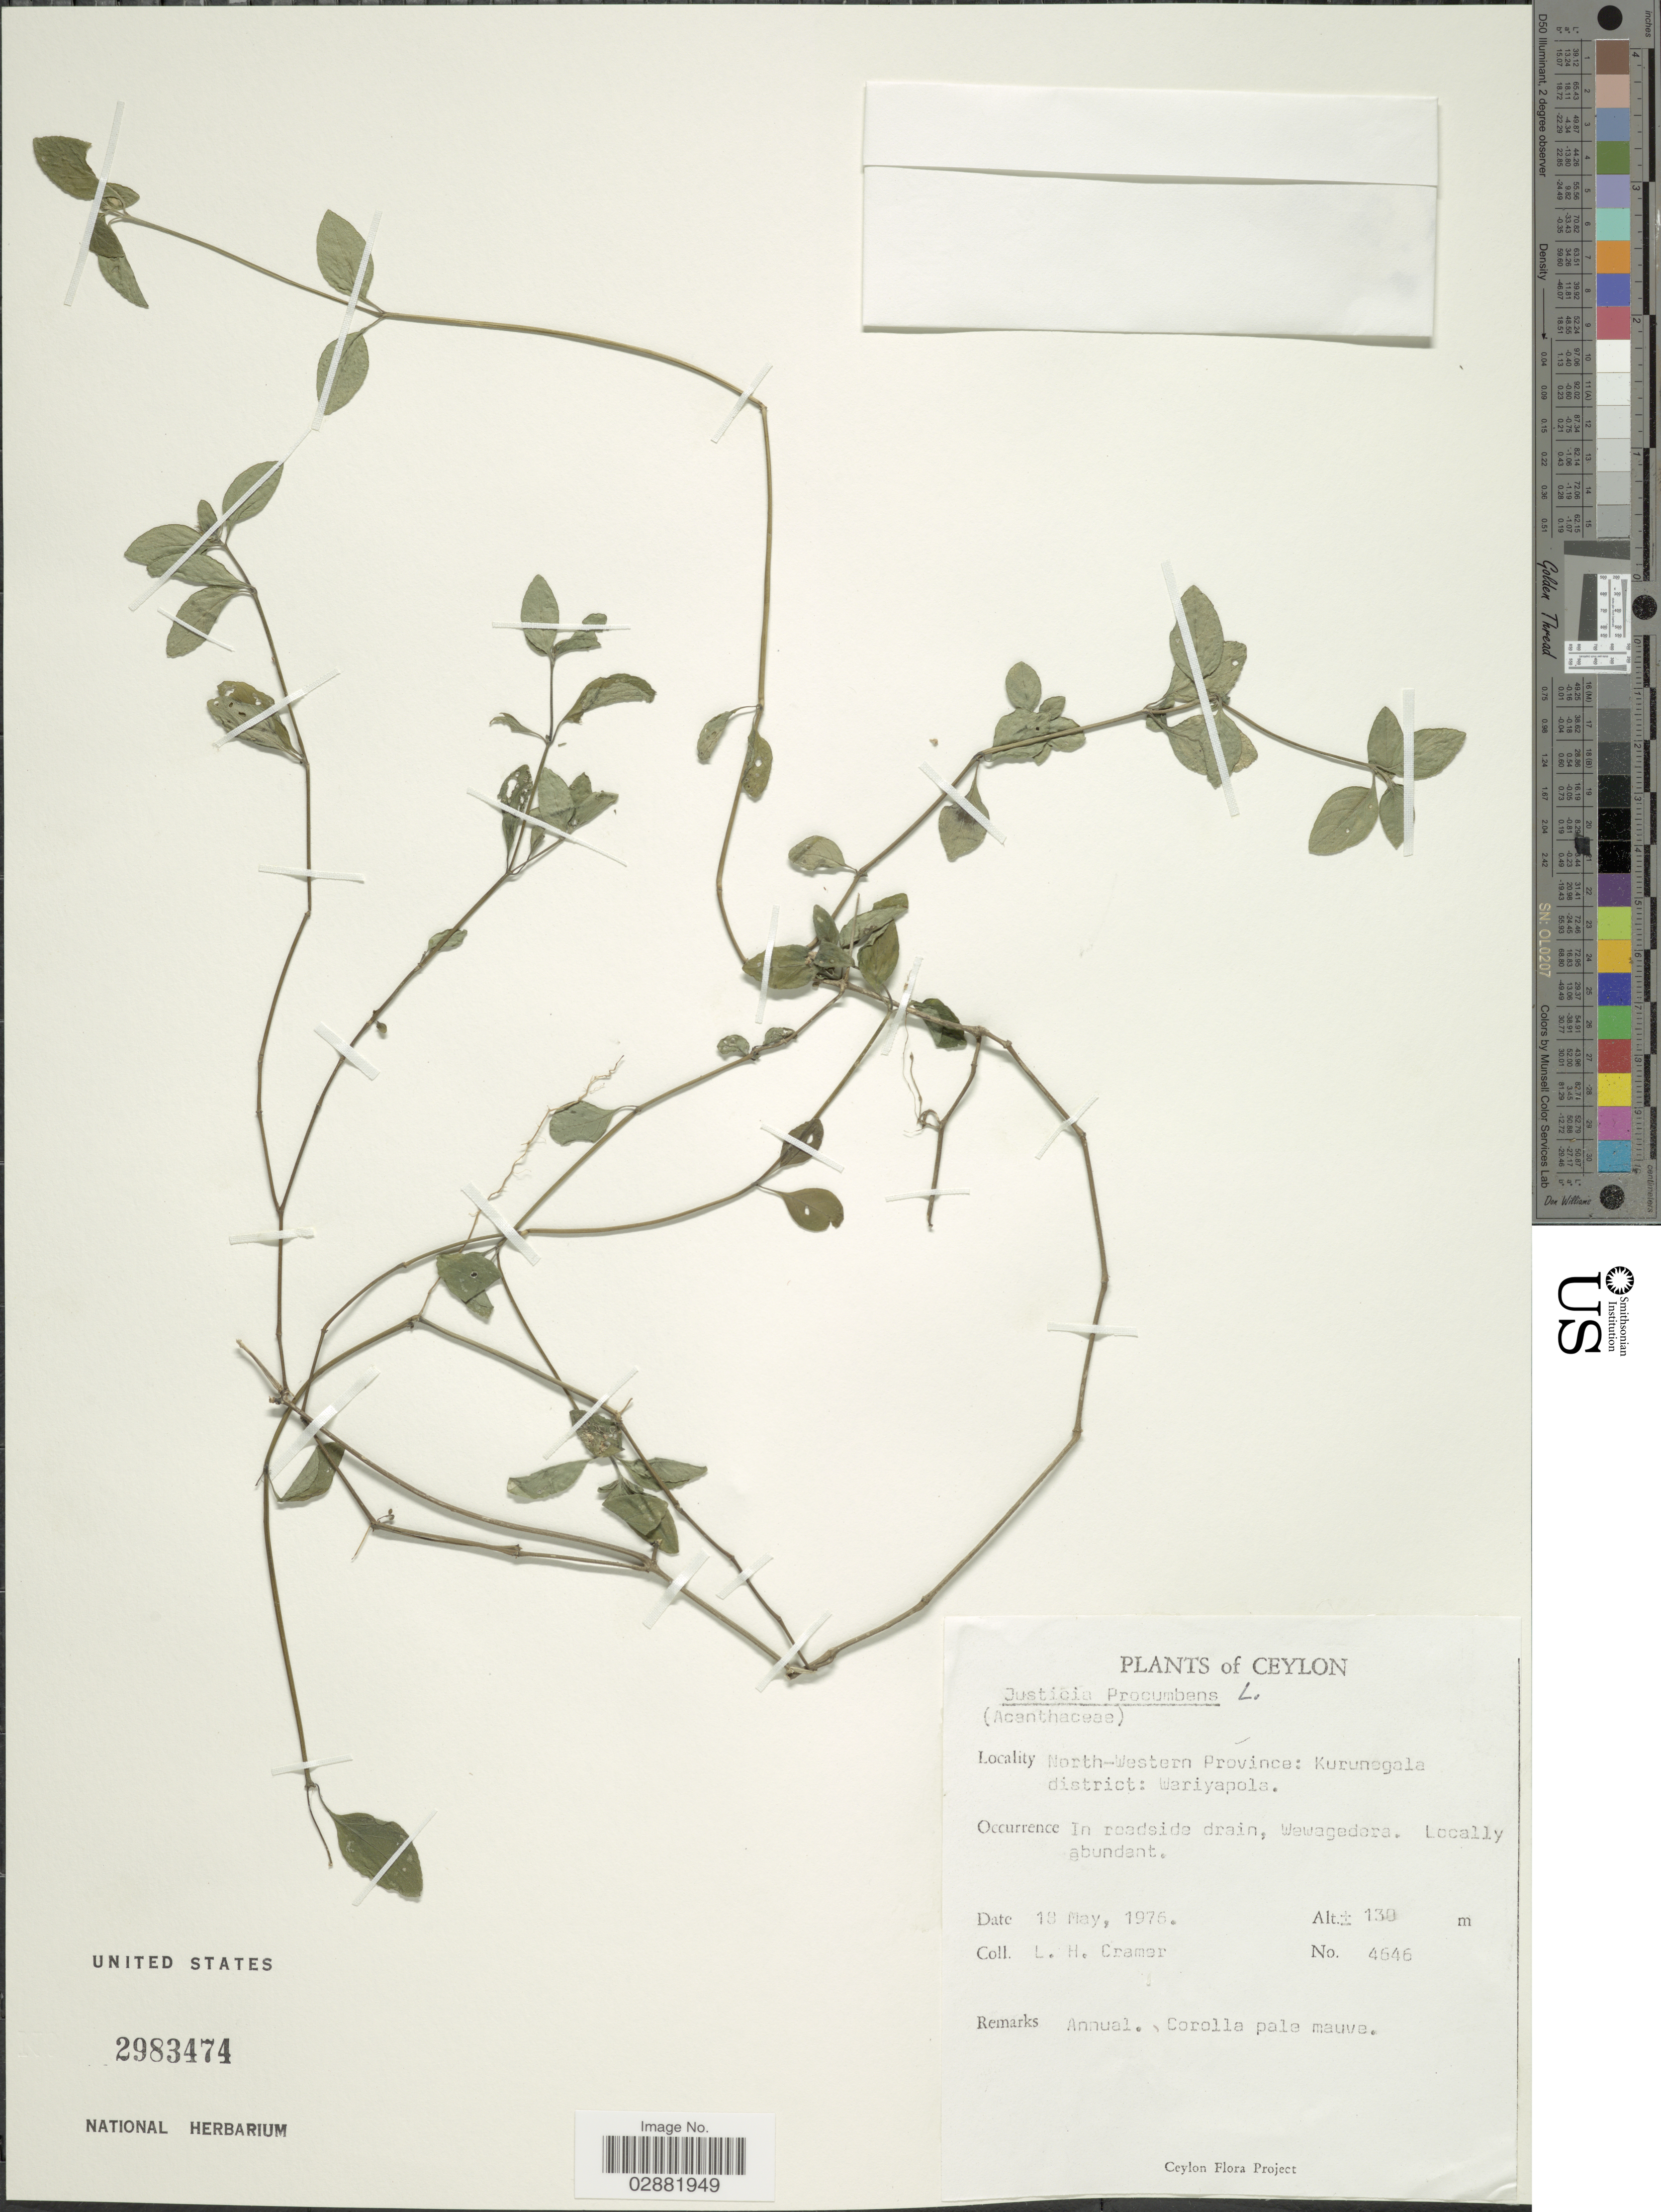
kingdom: Plantae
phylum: Tracheophyta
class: Magnoliopsida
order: Lamiales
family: Acanthaceae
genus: Justicia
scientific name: Justicia procumbens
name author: L.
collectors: L. H. Cramer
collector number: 4646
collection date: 1976-05-13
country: Sri Lanka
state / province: North Western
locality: Ceylon, North-Western Province, Kurunegala district, Wariyapola.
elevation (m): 130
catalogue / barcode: US 2983474